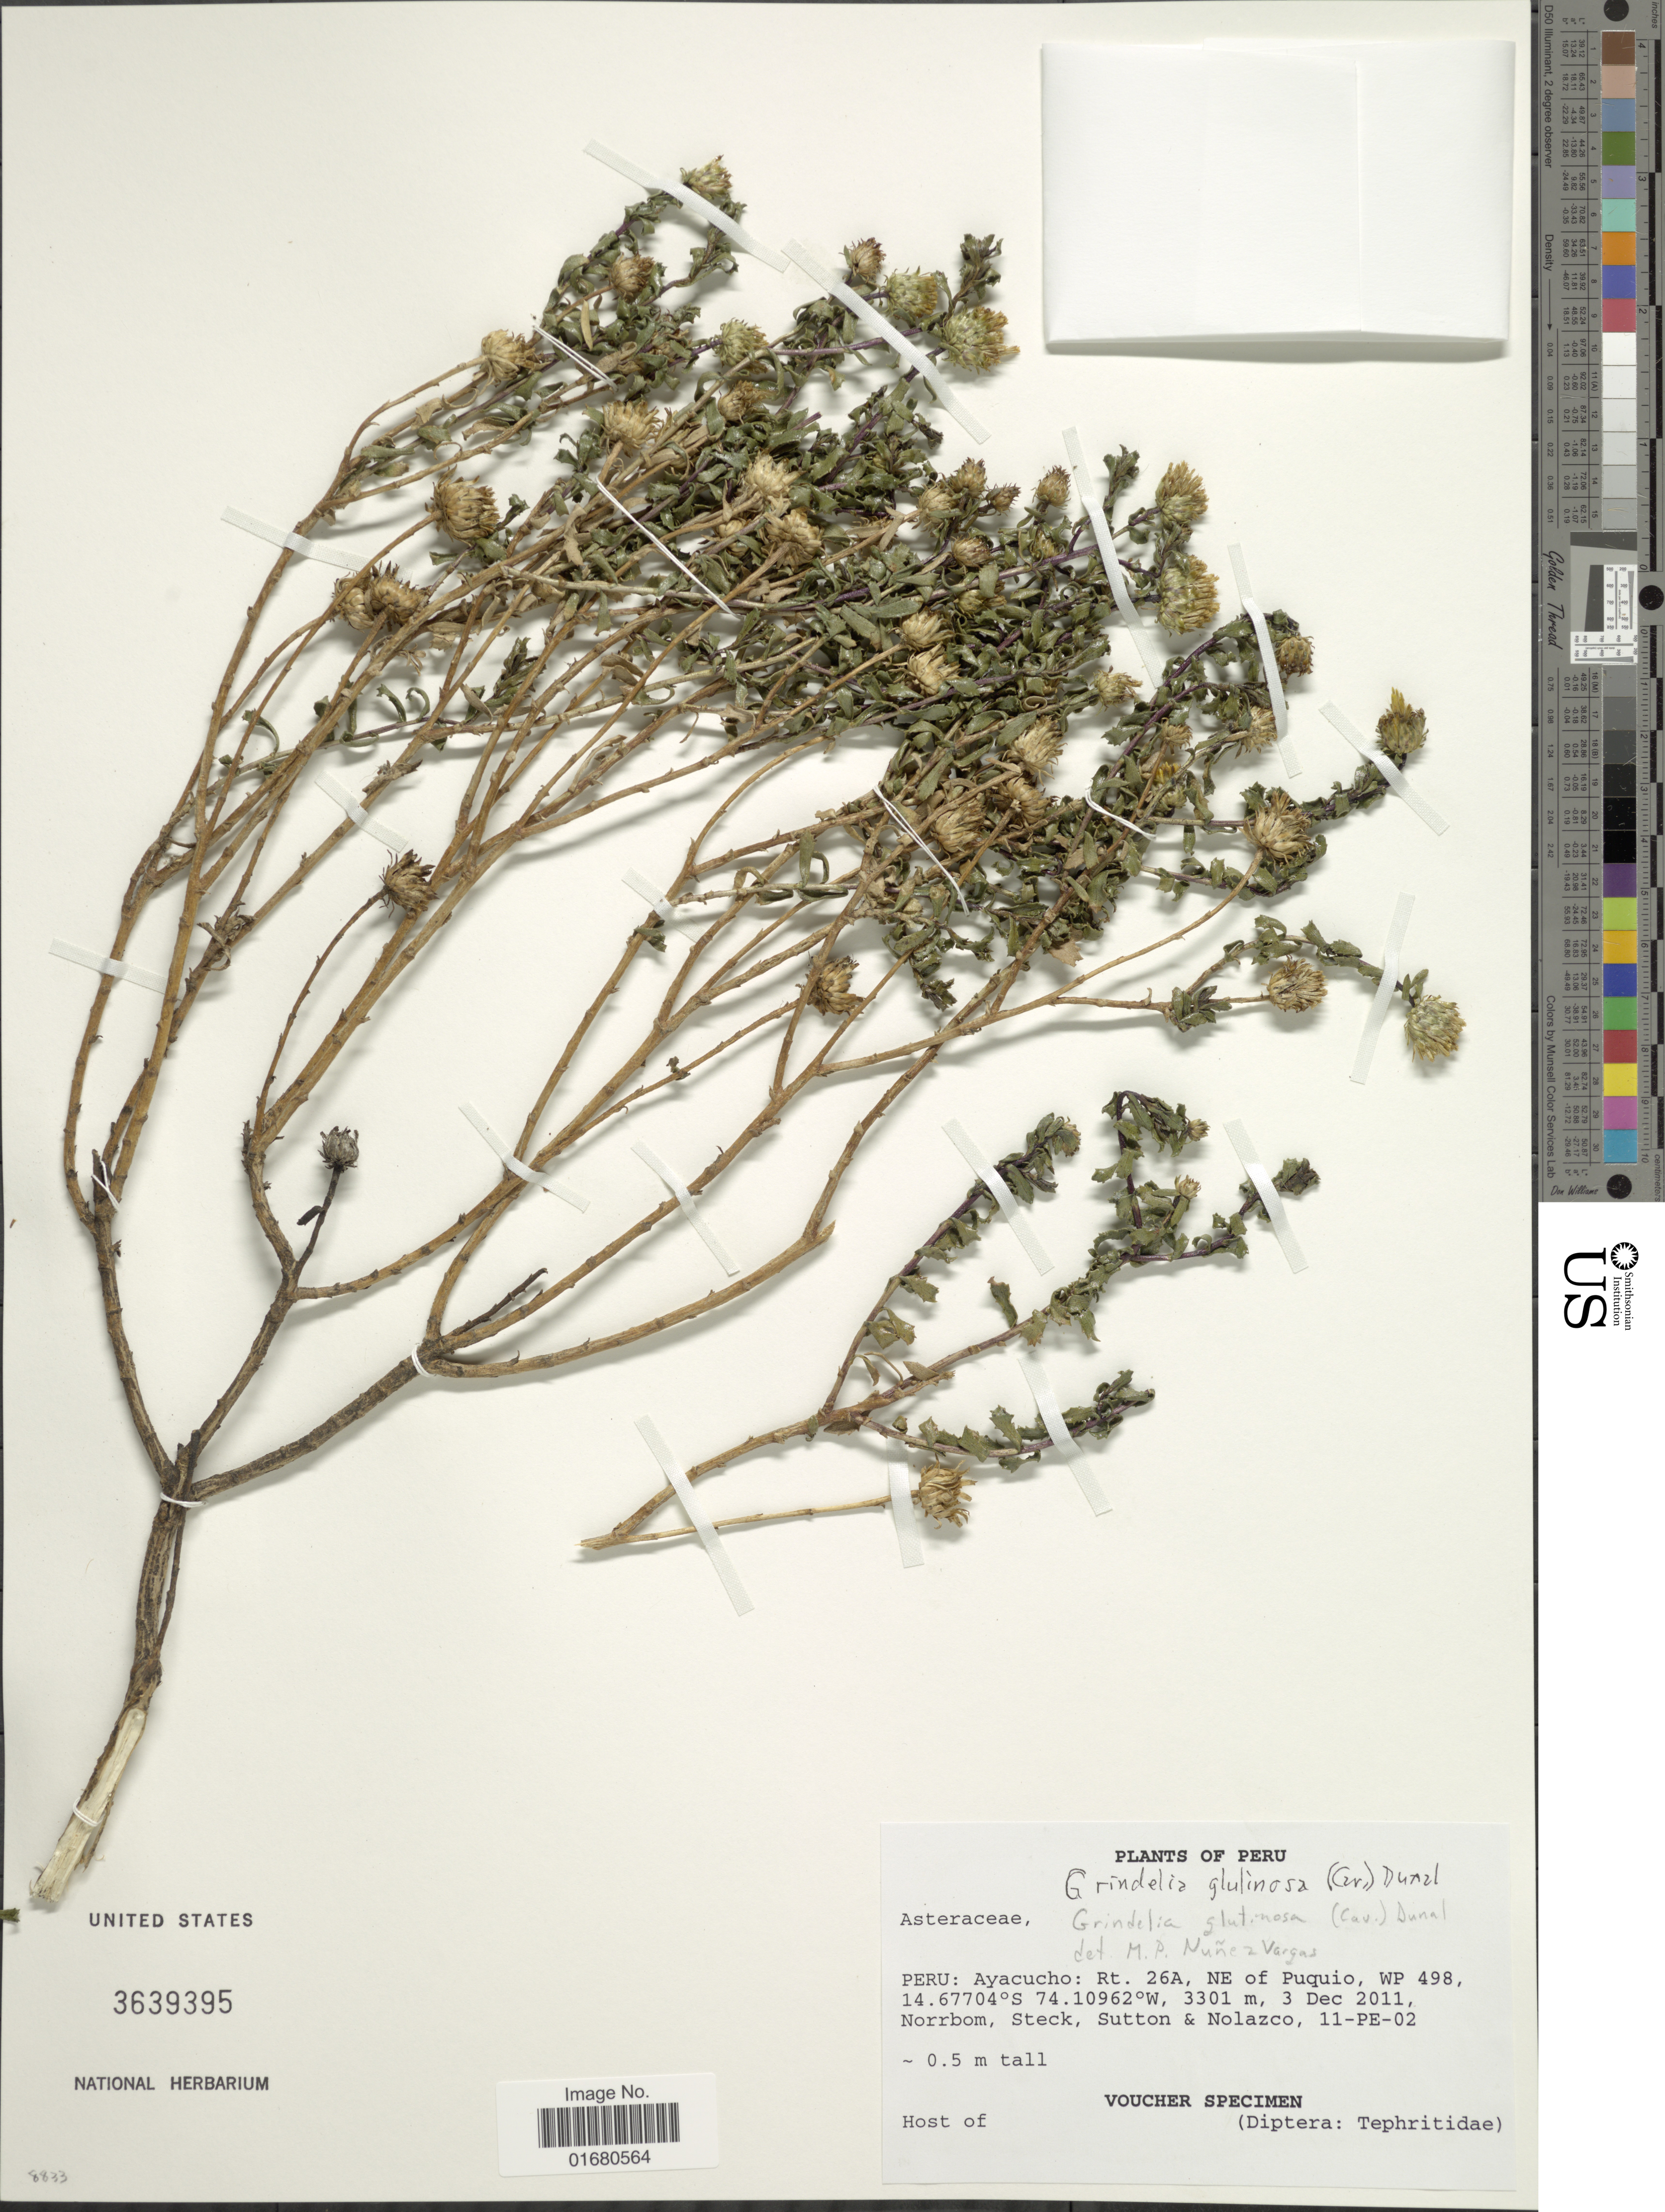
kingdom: Plantae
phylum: Tracheophyta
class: Magnoliopsida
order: Asterales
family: Asteraceae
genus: Grindelia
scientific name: Grindelia glutinosa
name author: (Cav.) Dunal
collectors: A. L. Norrbom, Steck, Sutton, -- & Nolazco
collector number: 11-PE-02?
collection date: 2011-12-03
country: Peru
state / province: Ayacucho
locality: Rt. 26A, NE of Puquio, WP 498,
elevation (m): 3301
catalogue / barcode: US 3639395